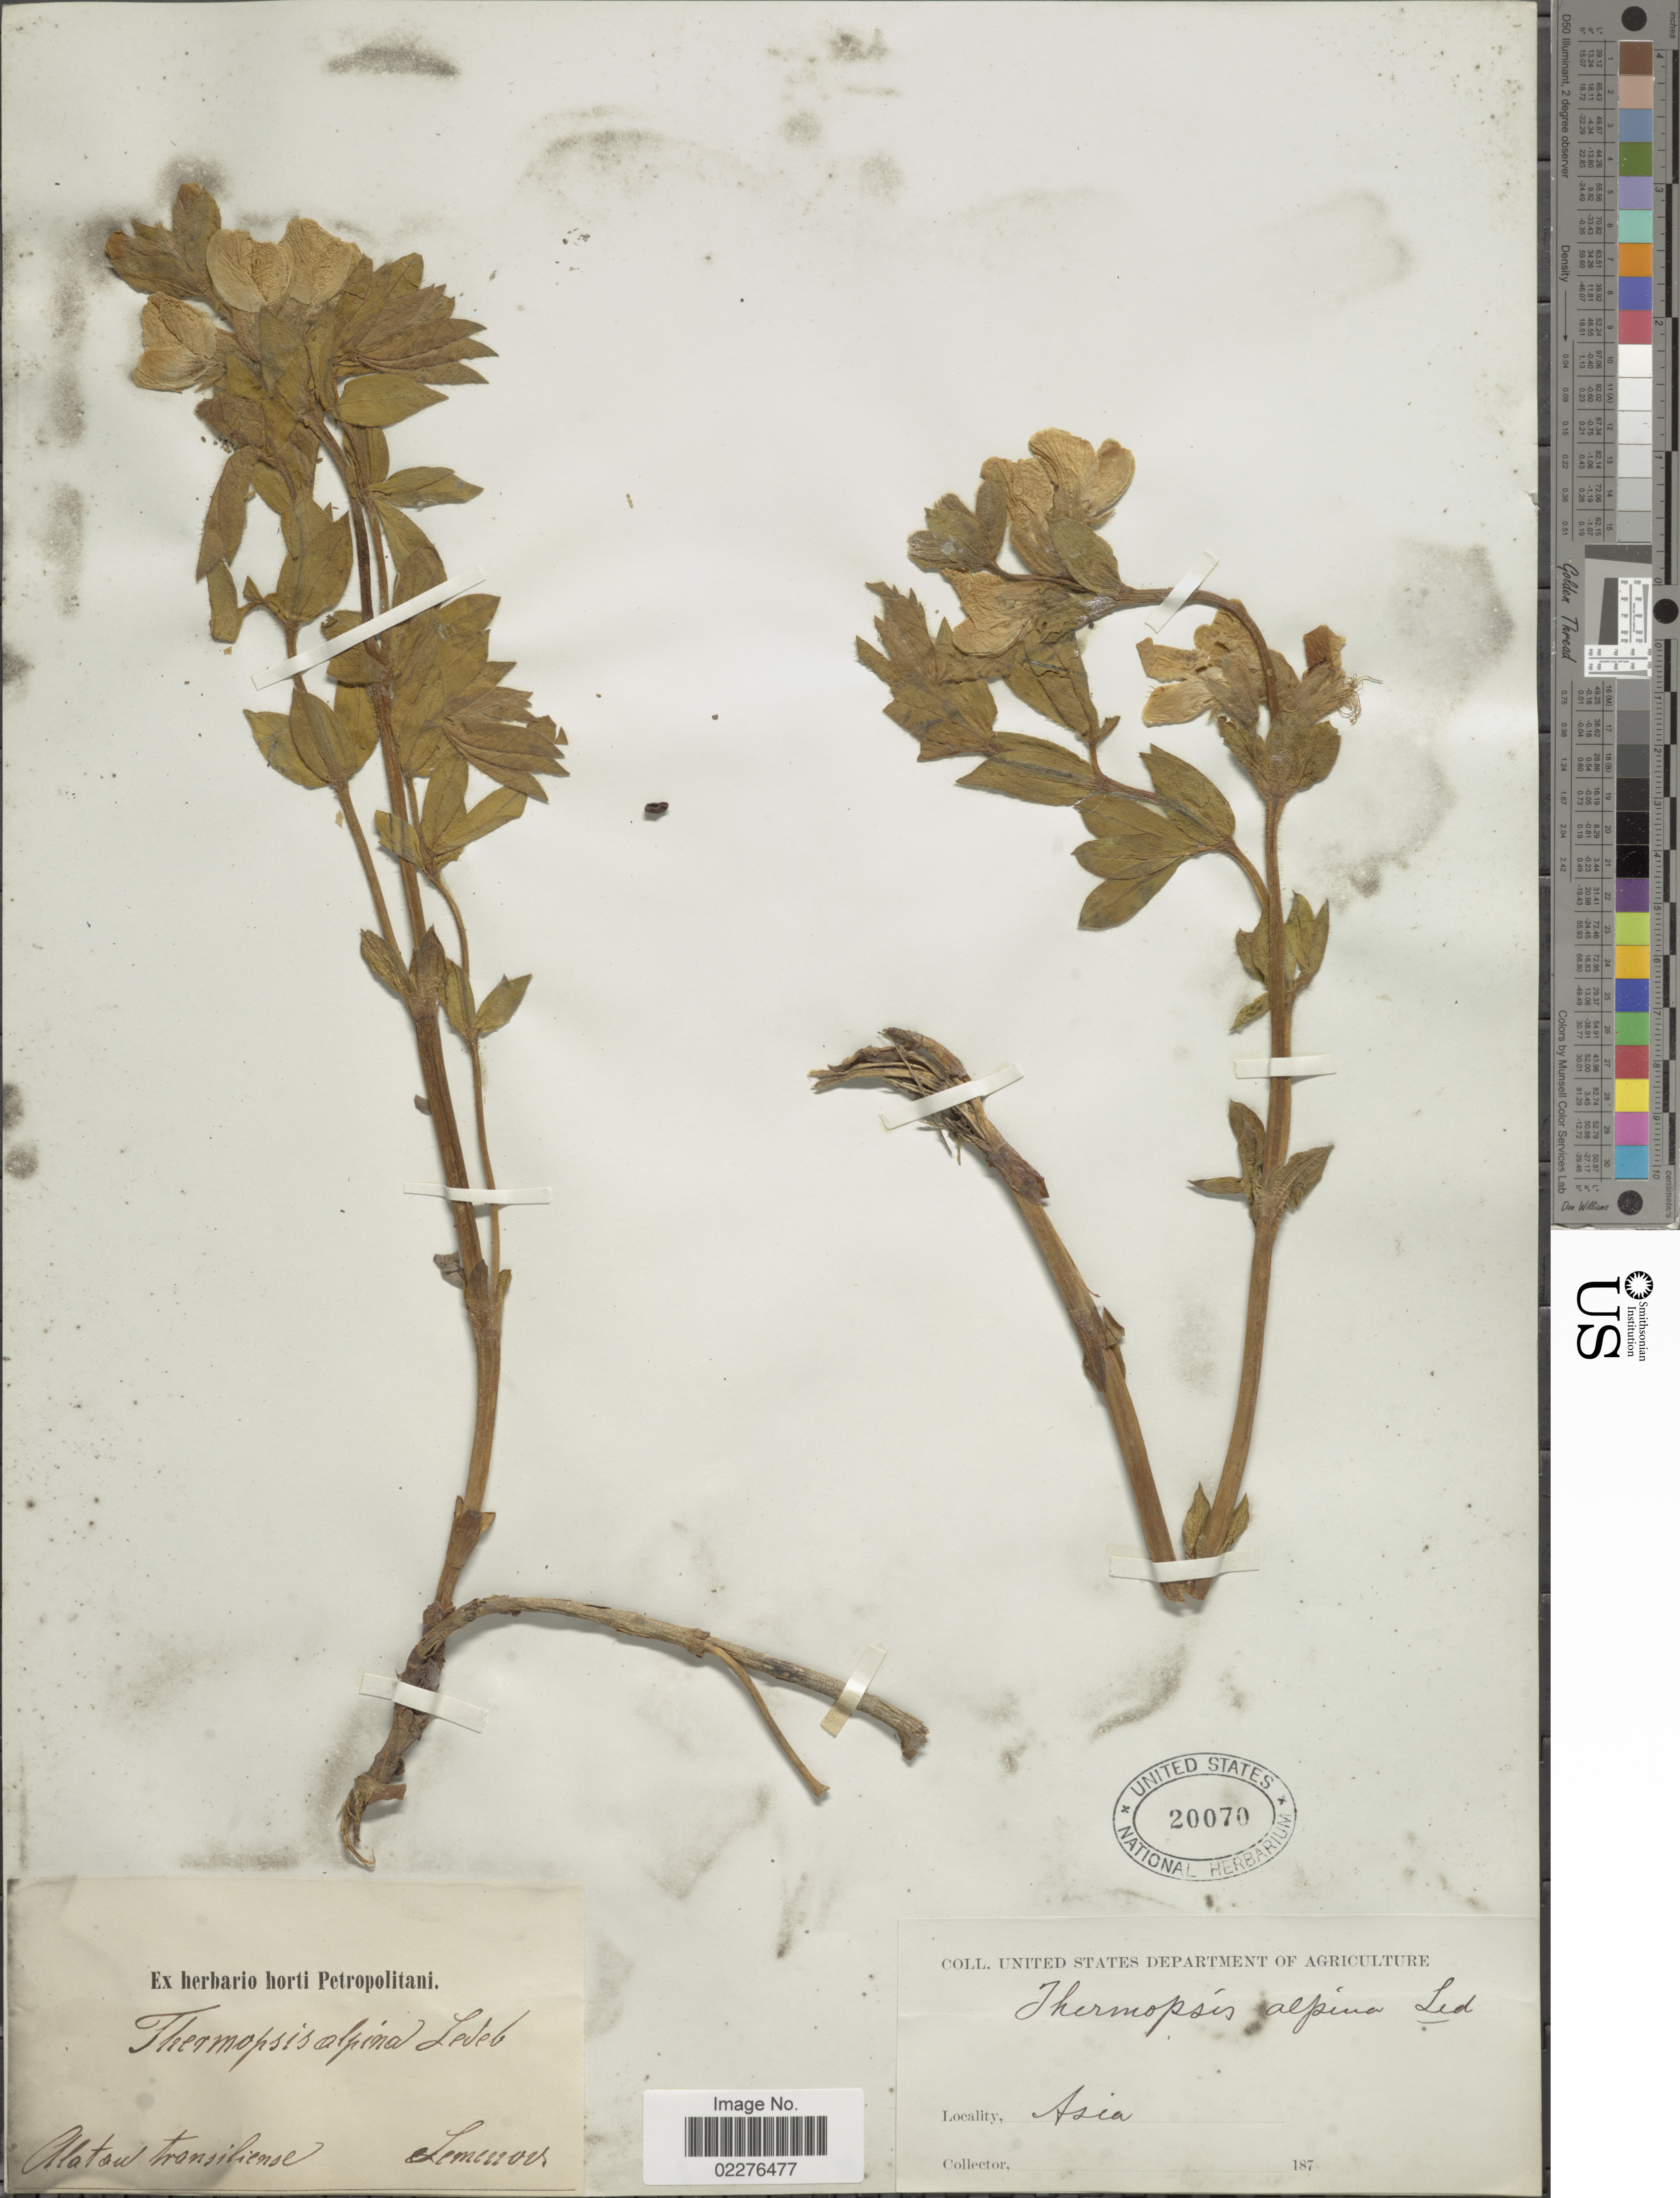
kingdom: Plantae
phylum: Tracheophyta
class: Magnoliopsida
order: Fabales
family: Fabaceae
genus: Thermopsis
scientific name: Thermopsis alpina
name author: (Pall.) Ledeb.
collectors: -- Semenov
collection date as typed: Transcribed d/m/y: //187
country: Kazakhstan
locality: Asia, Alatau transiliense.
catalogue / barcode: US 20070